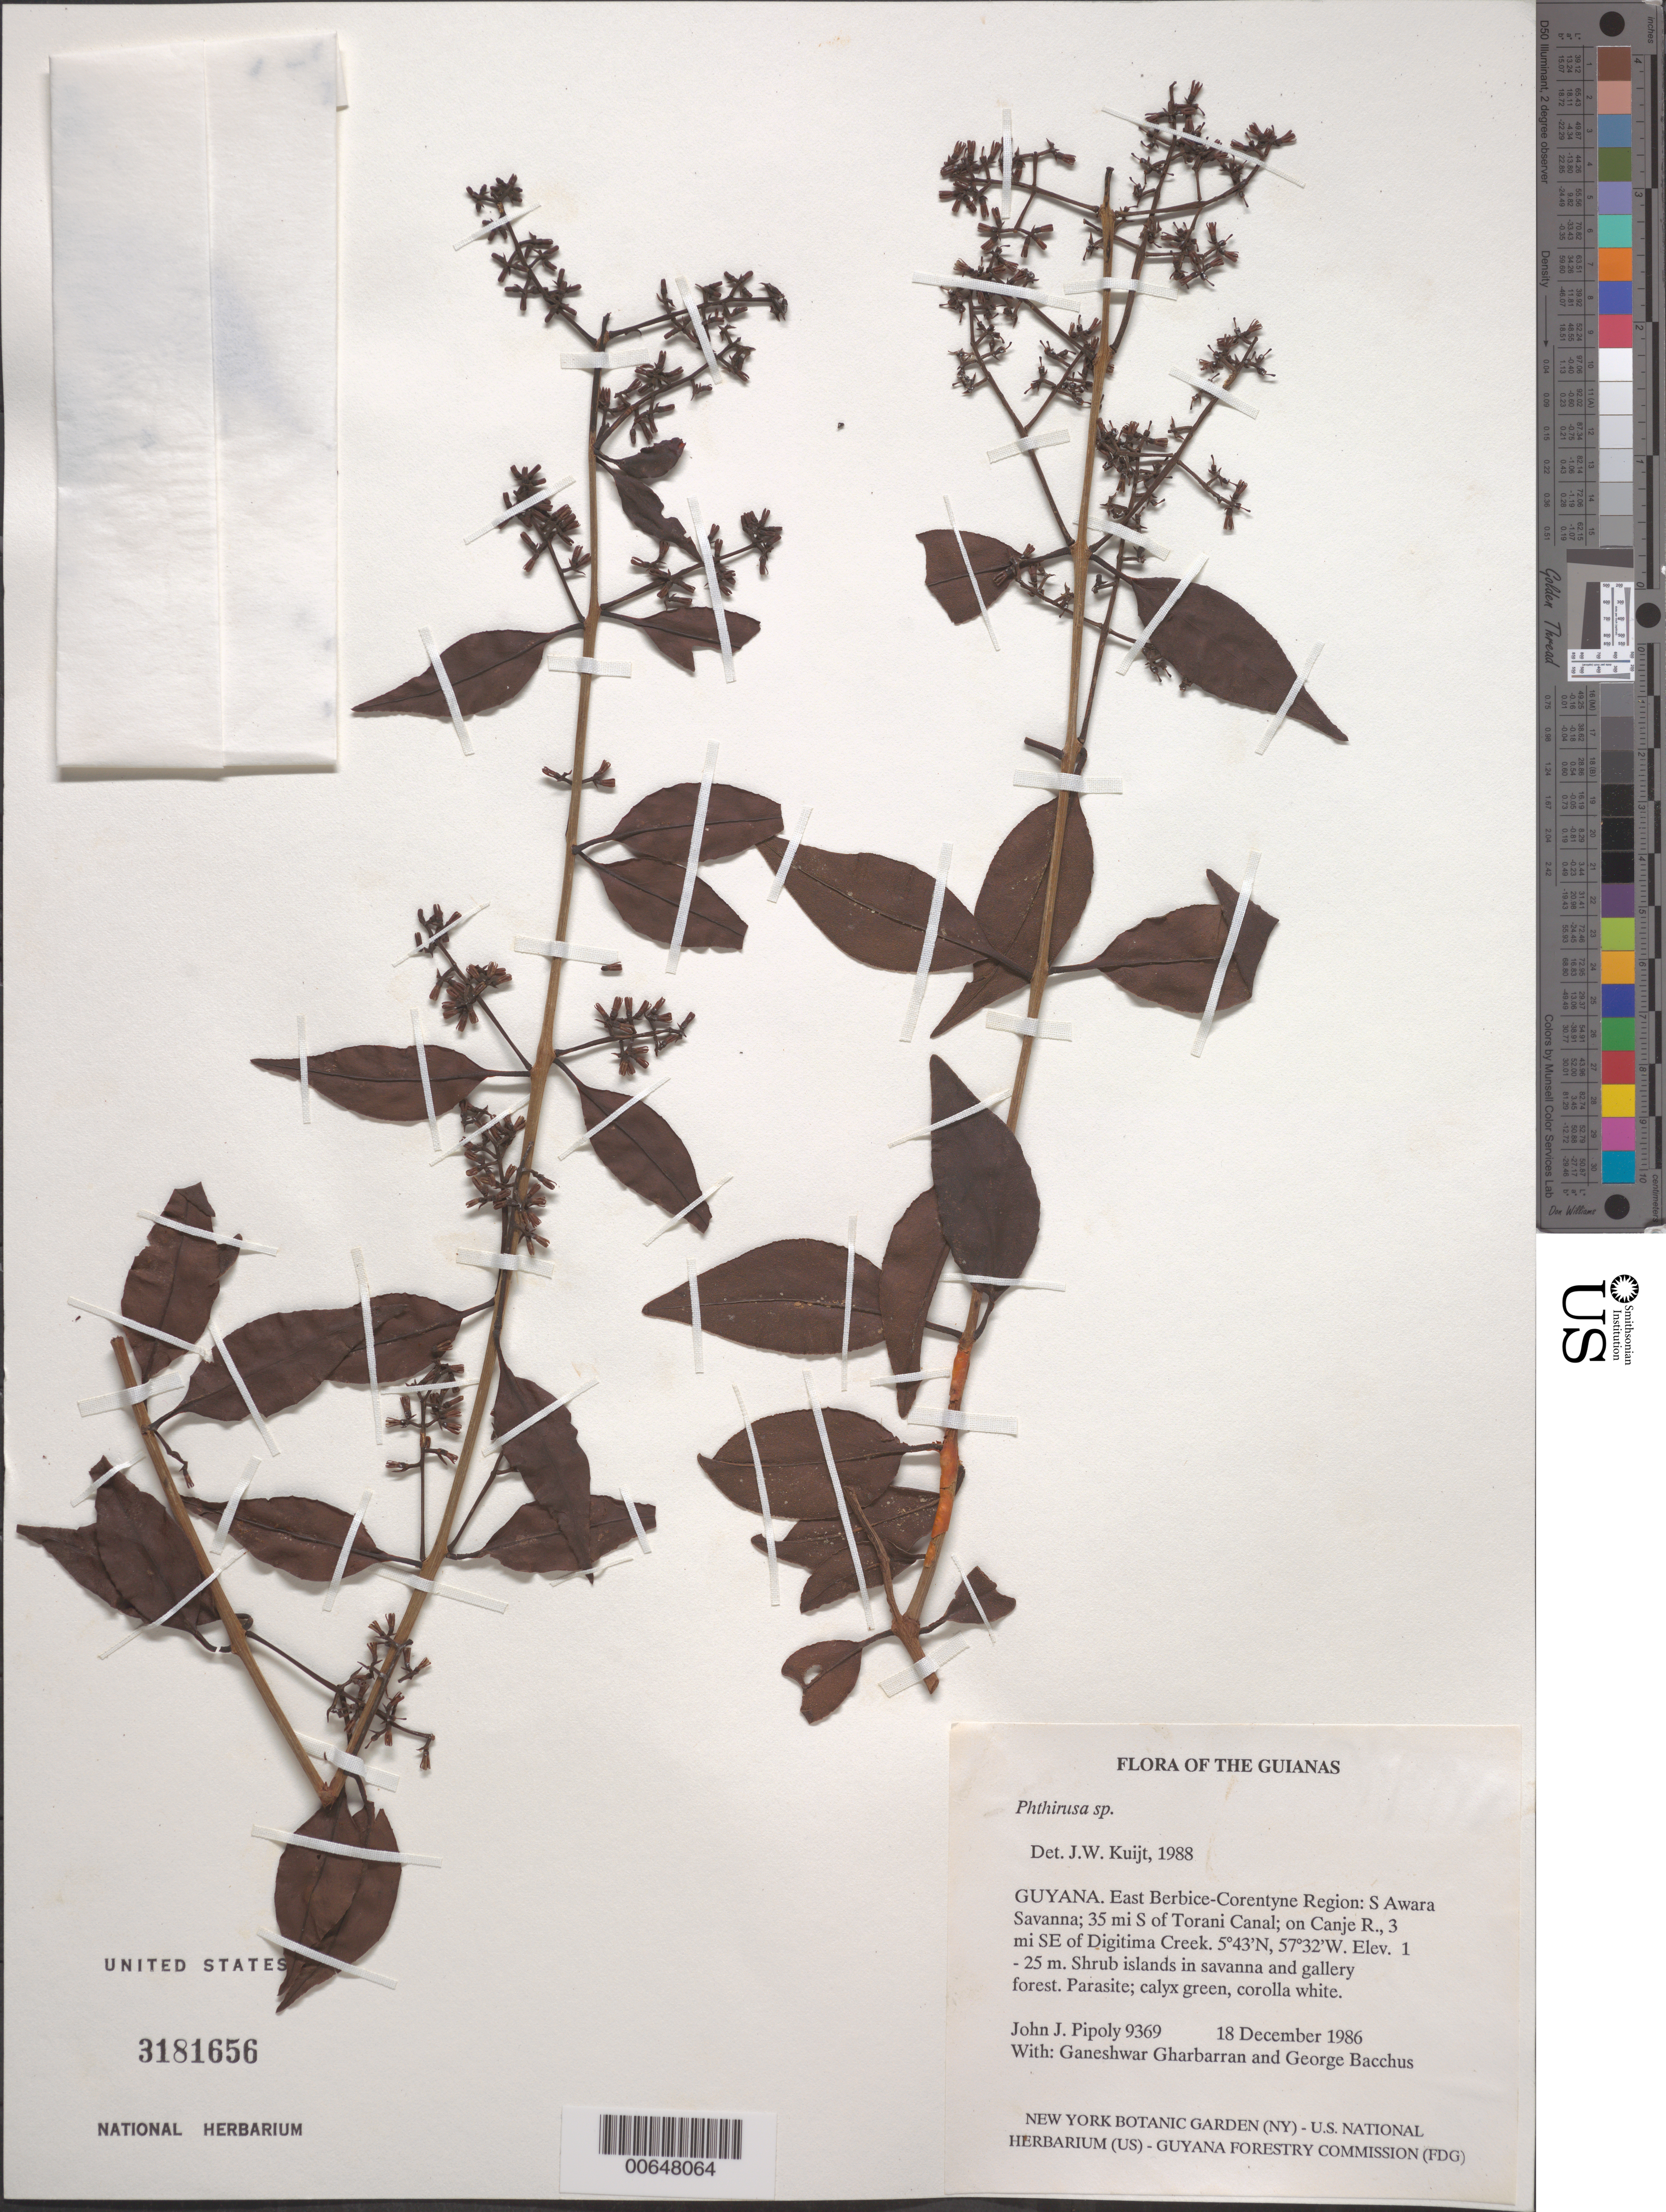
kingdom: Plantae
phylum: Tracheophyta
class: Magnoliopsida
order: Santalales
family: Loranthaceae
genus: Passovia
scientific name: Passovia pedunculata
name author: (Jacq.) Kuijt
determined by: Caraballo-Ortiz, Marcos A., (MISS), University of Mississippi (UNITED STATES)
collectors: J. J. Pipoly, G. Gharbarran & G. Bacchus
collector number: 9369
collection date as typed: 18 December 1986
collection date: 1986-12-18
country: Guyana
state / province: E. Berbice-Corentyne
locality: S Awara Savanna; ±35 mi S of Torani Canal; on Canje R., 3 mi SE of Digitima Creek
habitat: Shrub islands in savanna and gallery forest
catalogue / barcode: US 3181656